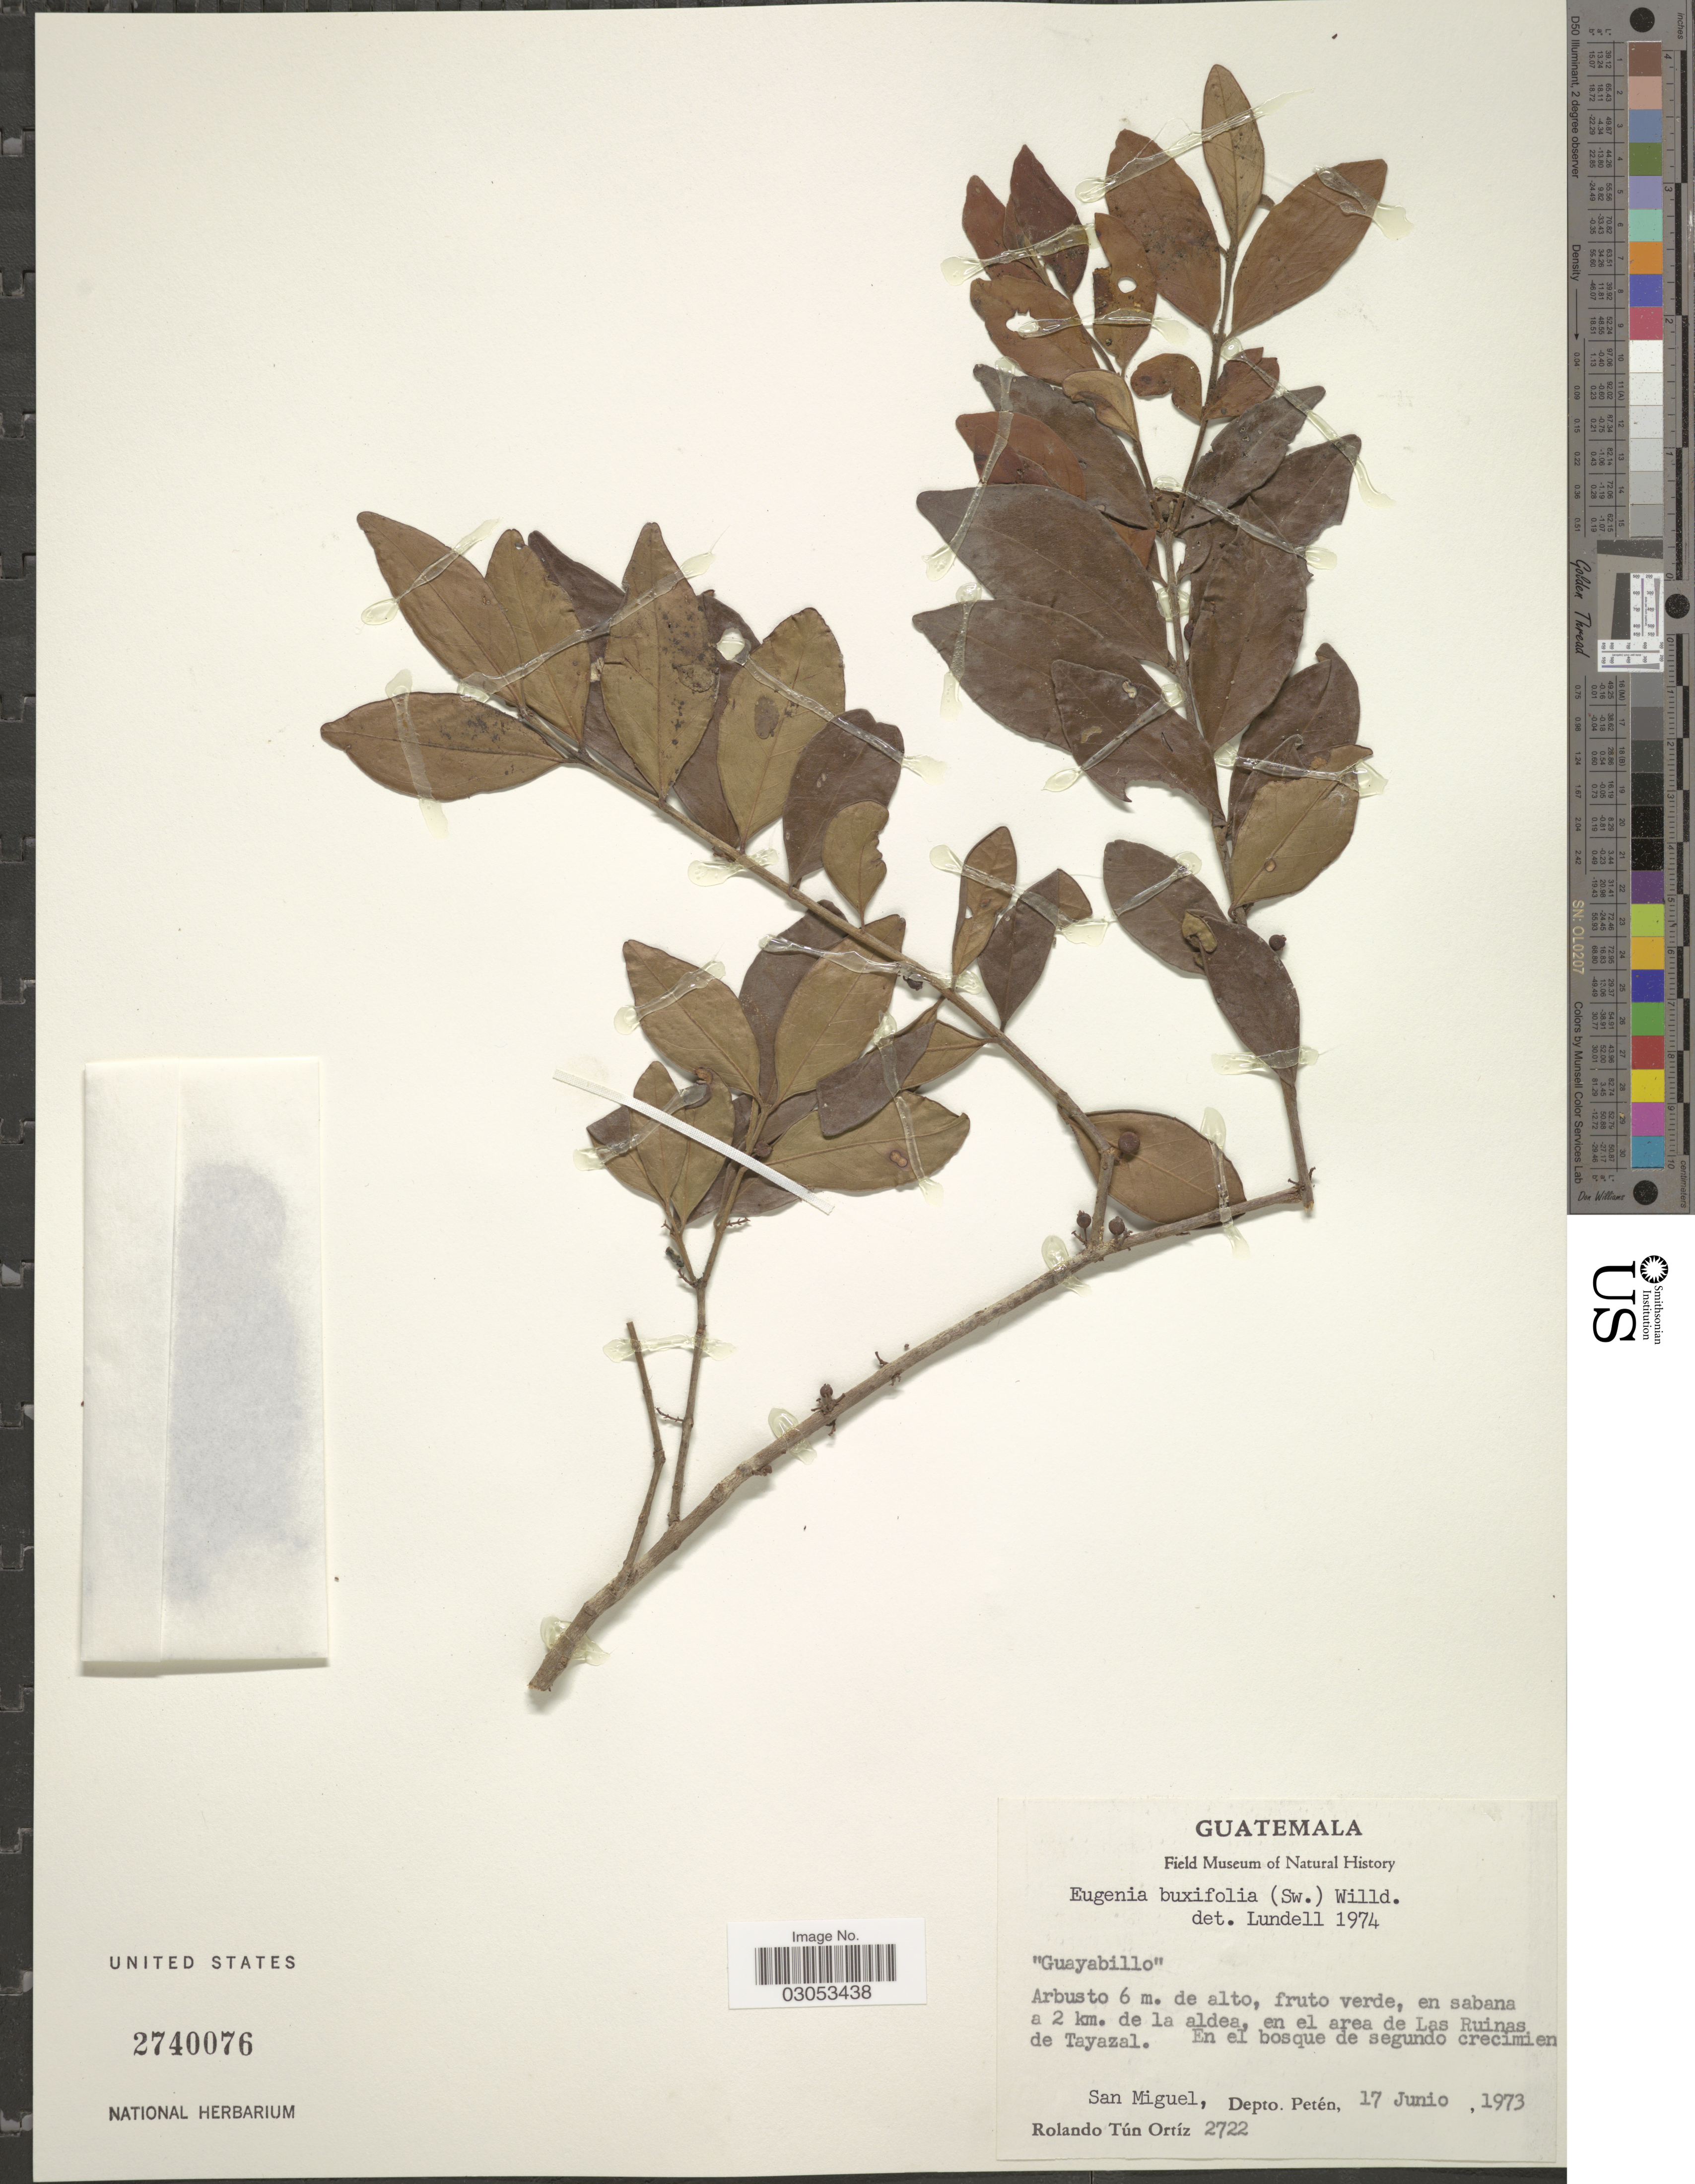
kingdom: Plantae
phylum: Tracheophyta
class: Magnoliopsida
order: Myrtales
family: Myrtaceae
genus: Eugenia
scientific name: Eugenia buxifolia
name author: (Sw.) Willd.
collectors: R. T. Ortíz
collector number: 2722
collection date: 1973-06-17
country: Guatemala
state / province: El Petén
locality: En sabana a 2 km. de la aldea, en el area de Las Ruinas de Tayazal. San Miguel, Depto. Petén.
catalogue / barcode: US 2740076